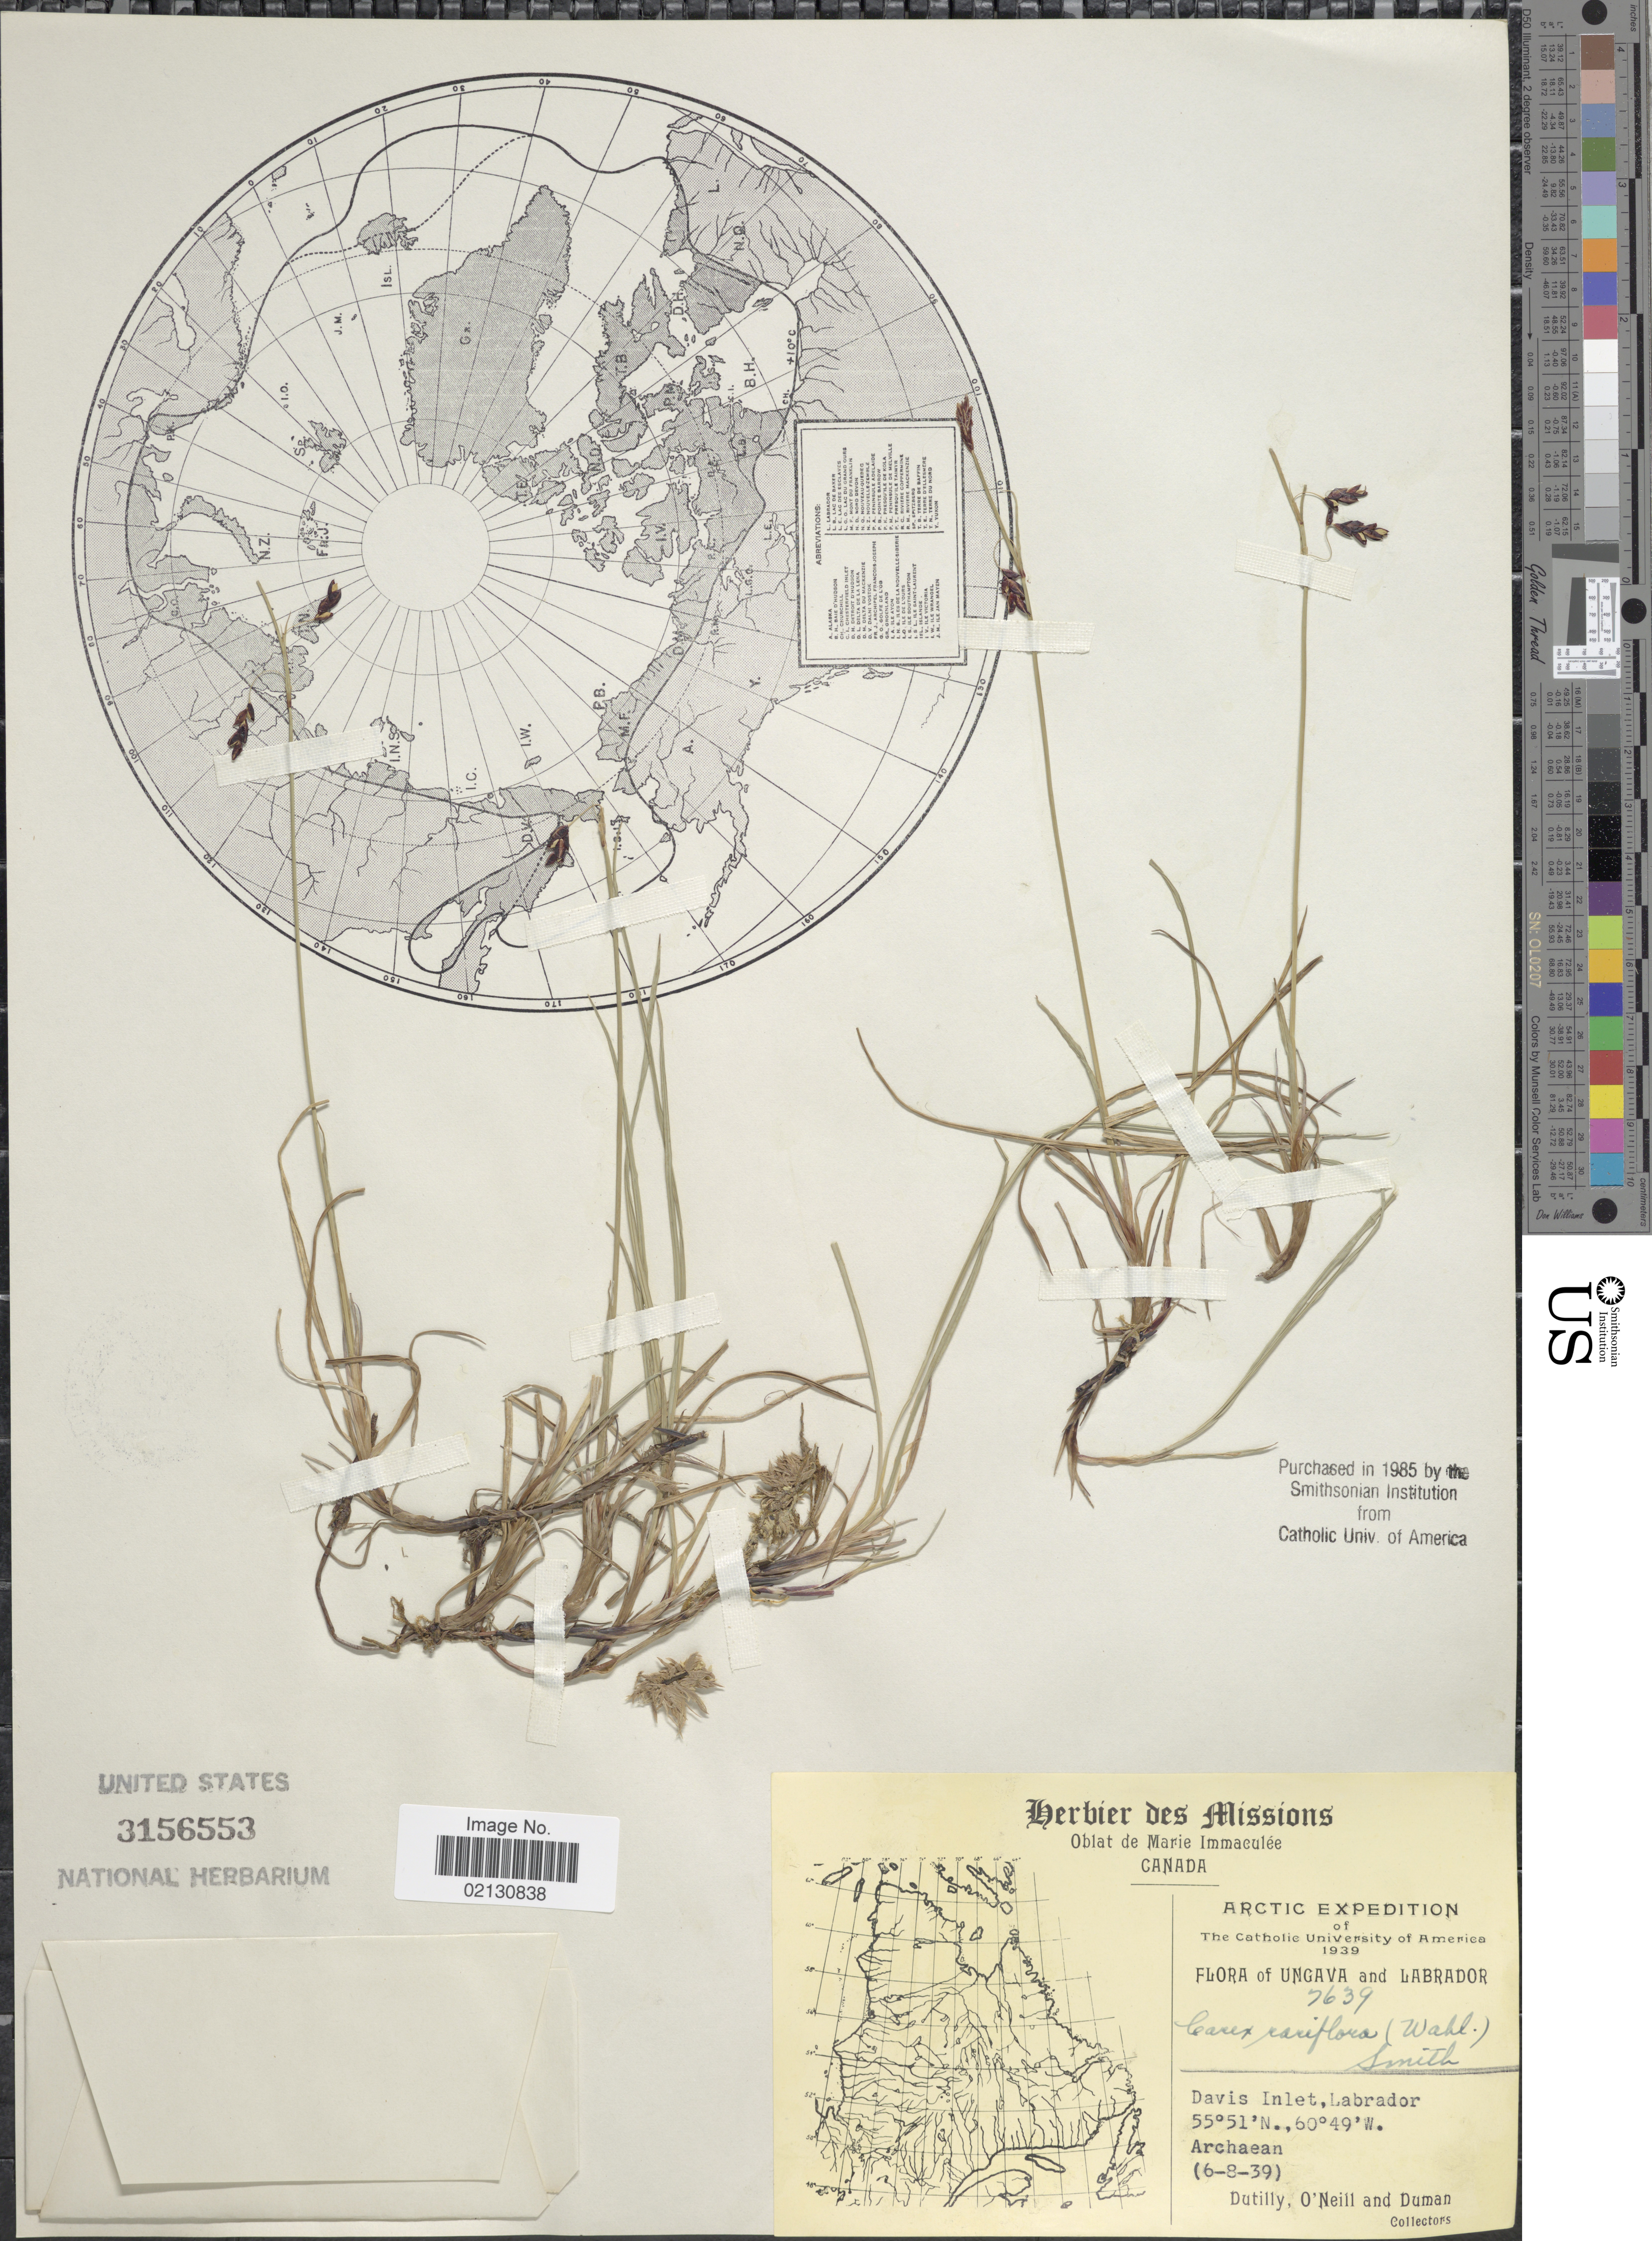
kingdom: Plantae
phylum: Tracheophyta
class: Liliopsida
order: Poales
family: Cyperaceae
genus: Carex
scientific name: Carex rariflora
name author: (Wahlenb.) Sm.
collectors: -. Dutilly, O' Neill & -. Duman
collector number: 7639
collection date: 1939-08-06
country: Canada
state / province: Newfoundland and Labrador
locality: Arctic. Davis Inlet, Labrador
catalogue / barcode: US 3156553